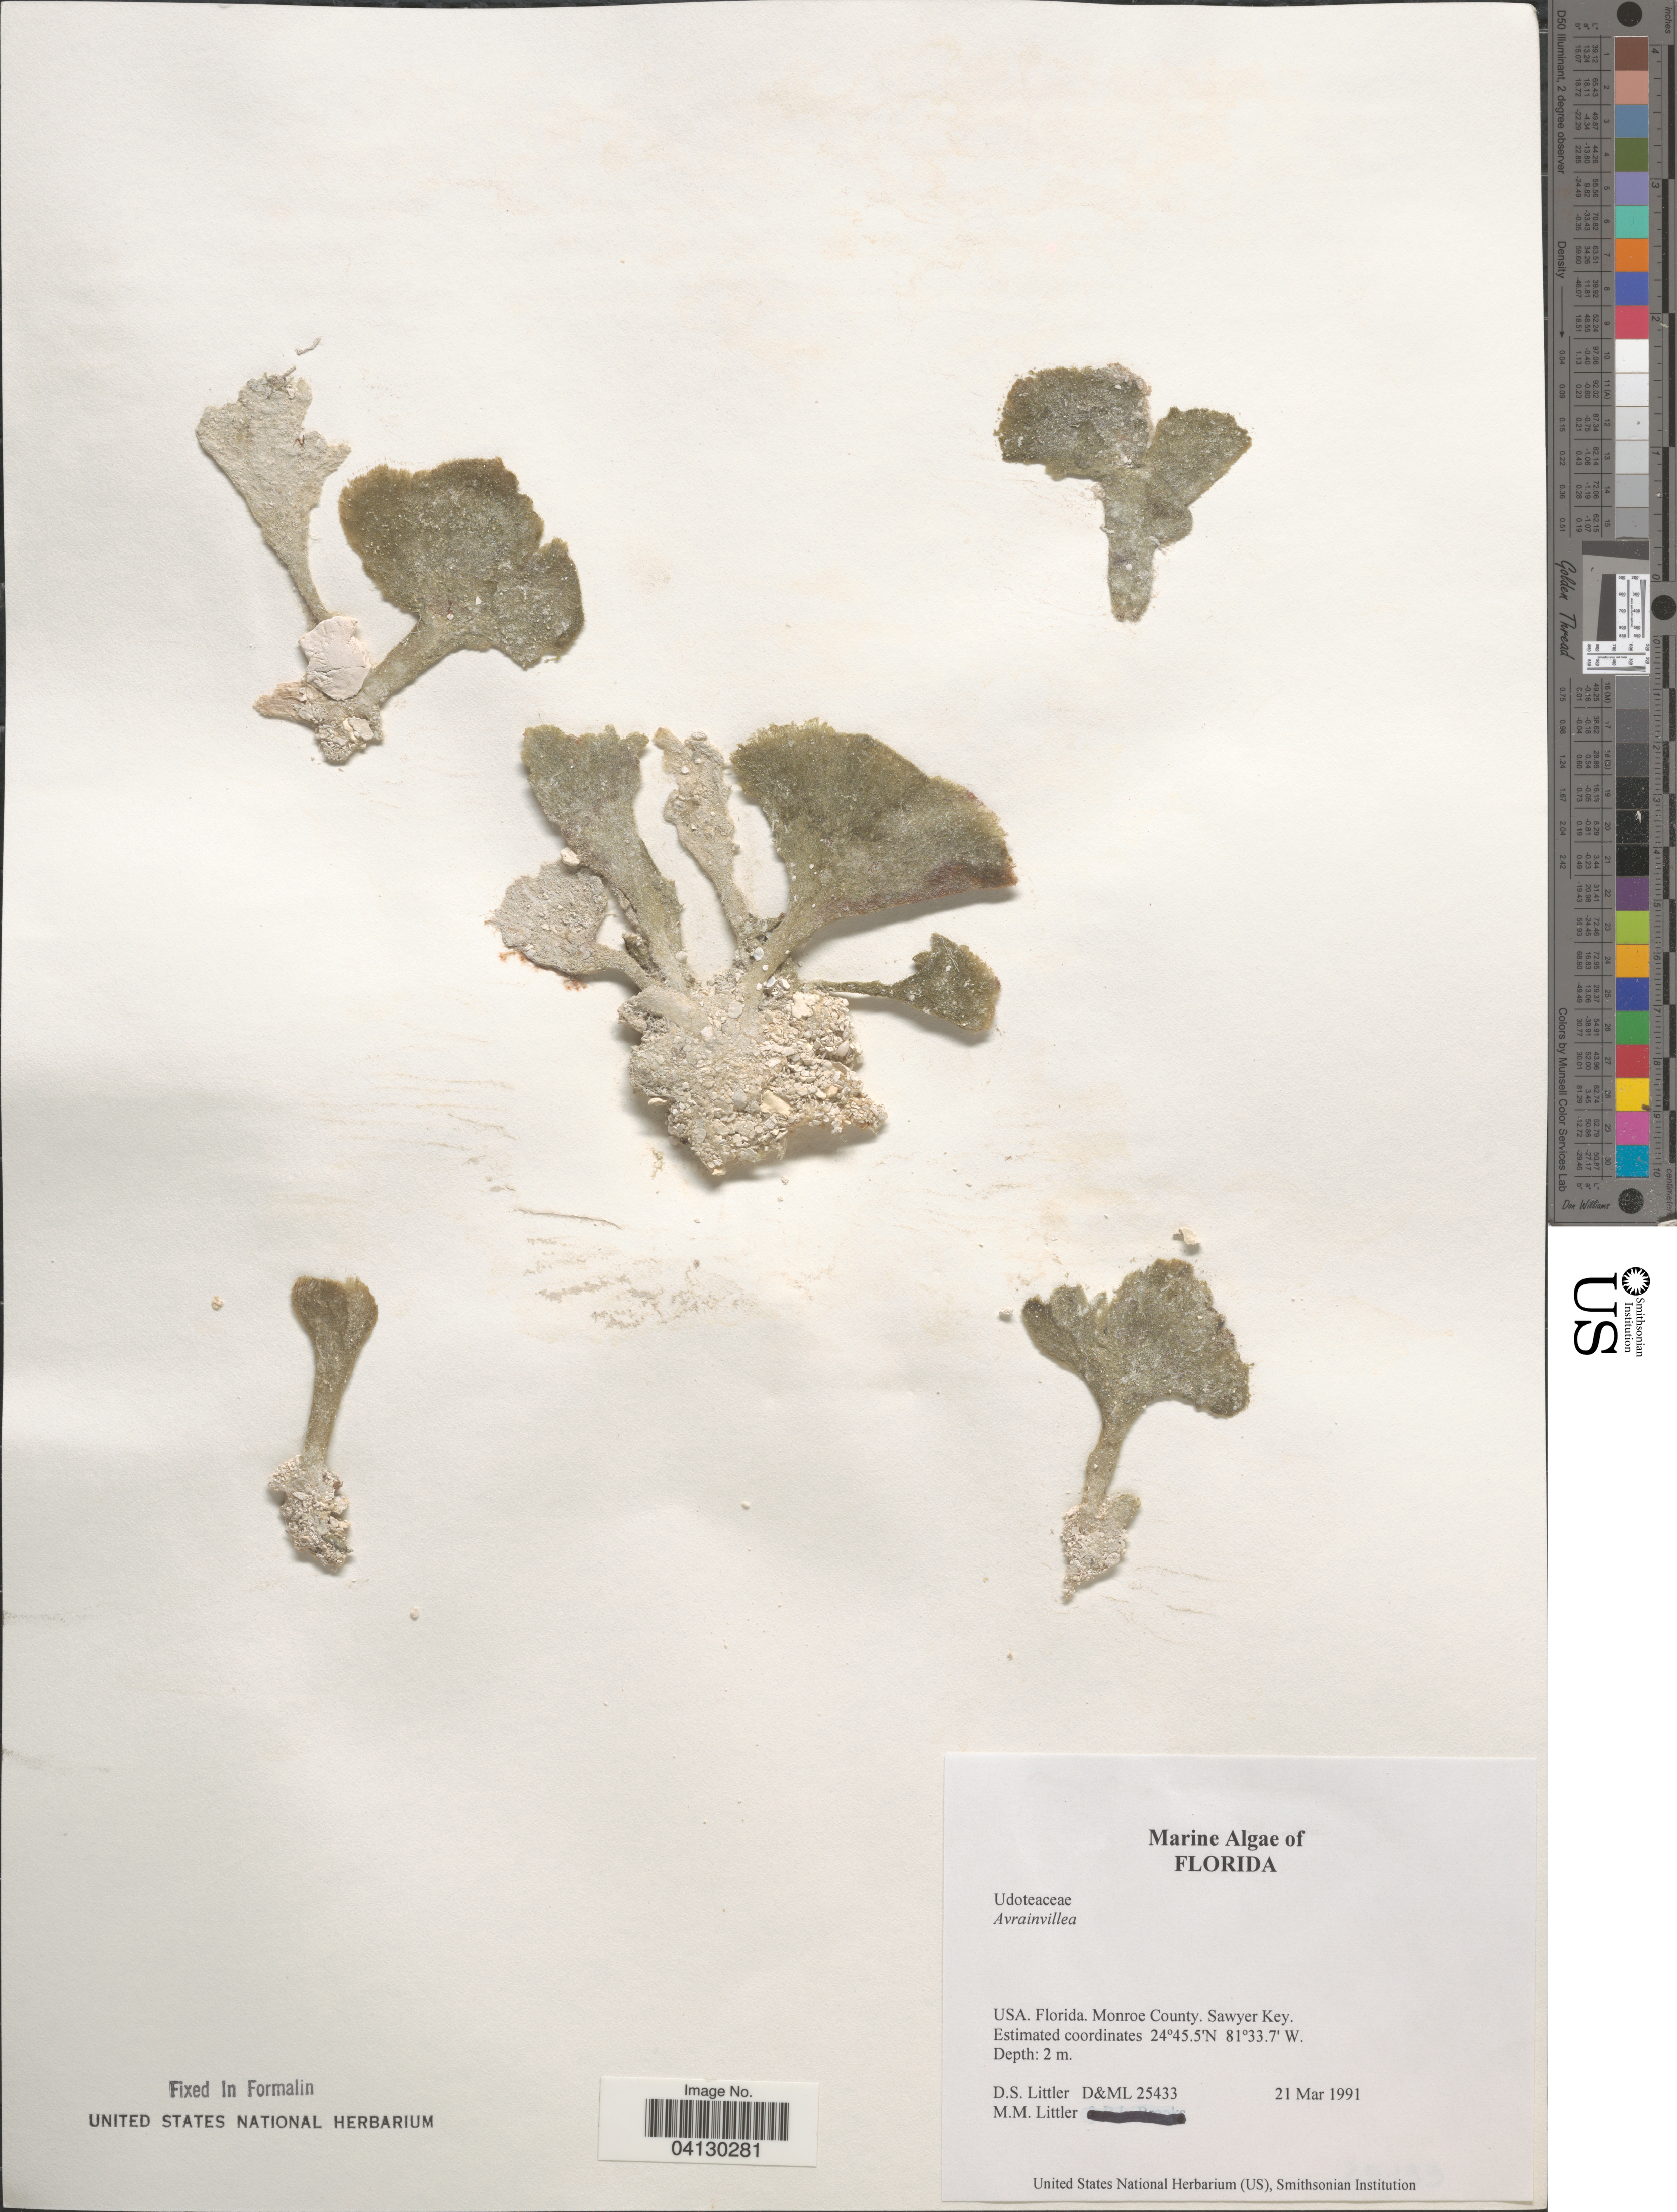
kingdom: Plantae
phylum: Chlorophyta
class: Ulvophyceae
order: Bryopsidales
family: Dichotomosiphonaceae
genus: Avrainvillea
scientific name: Avrainvillea sp.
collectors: D. S. Littler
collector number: D&ML25433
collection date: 1991-03-21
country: United States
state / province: Florida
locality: Monroe County. Sawyer Key.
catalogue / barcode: US 328917